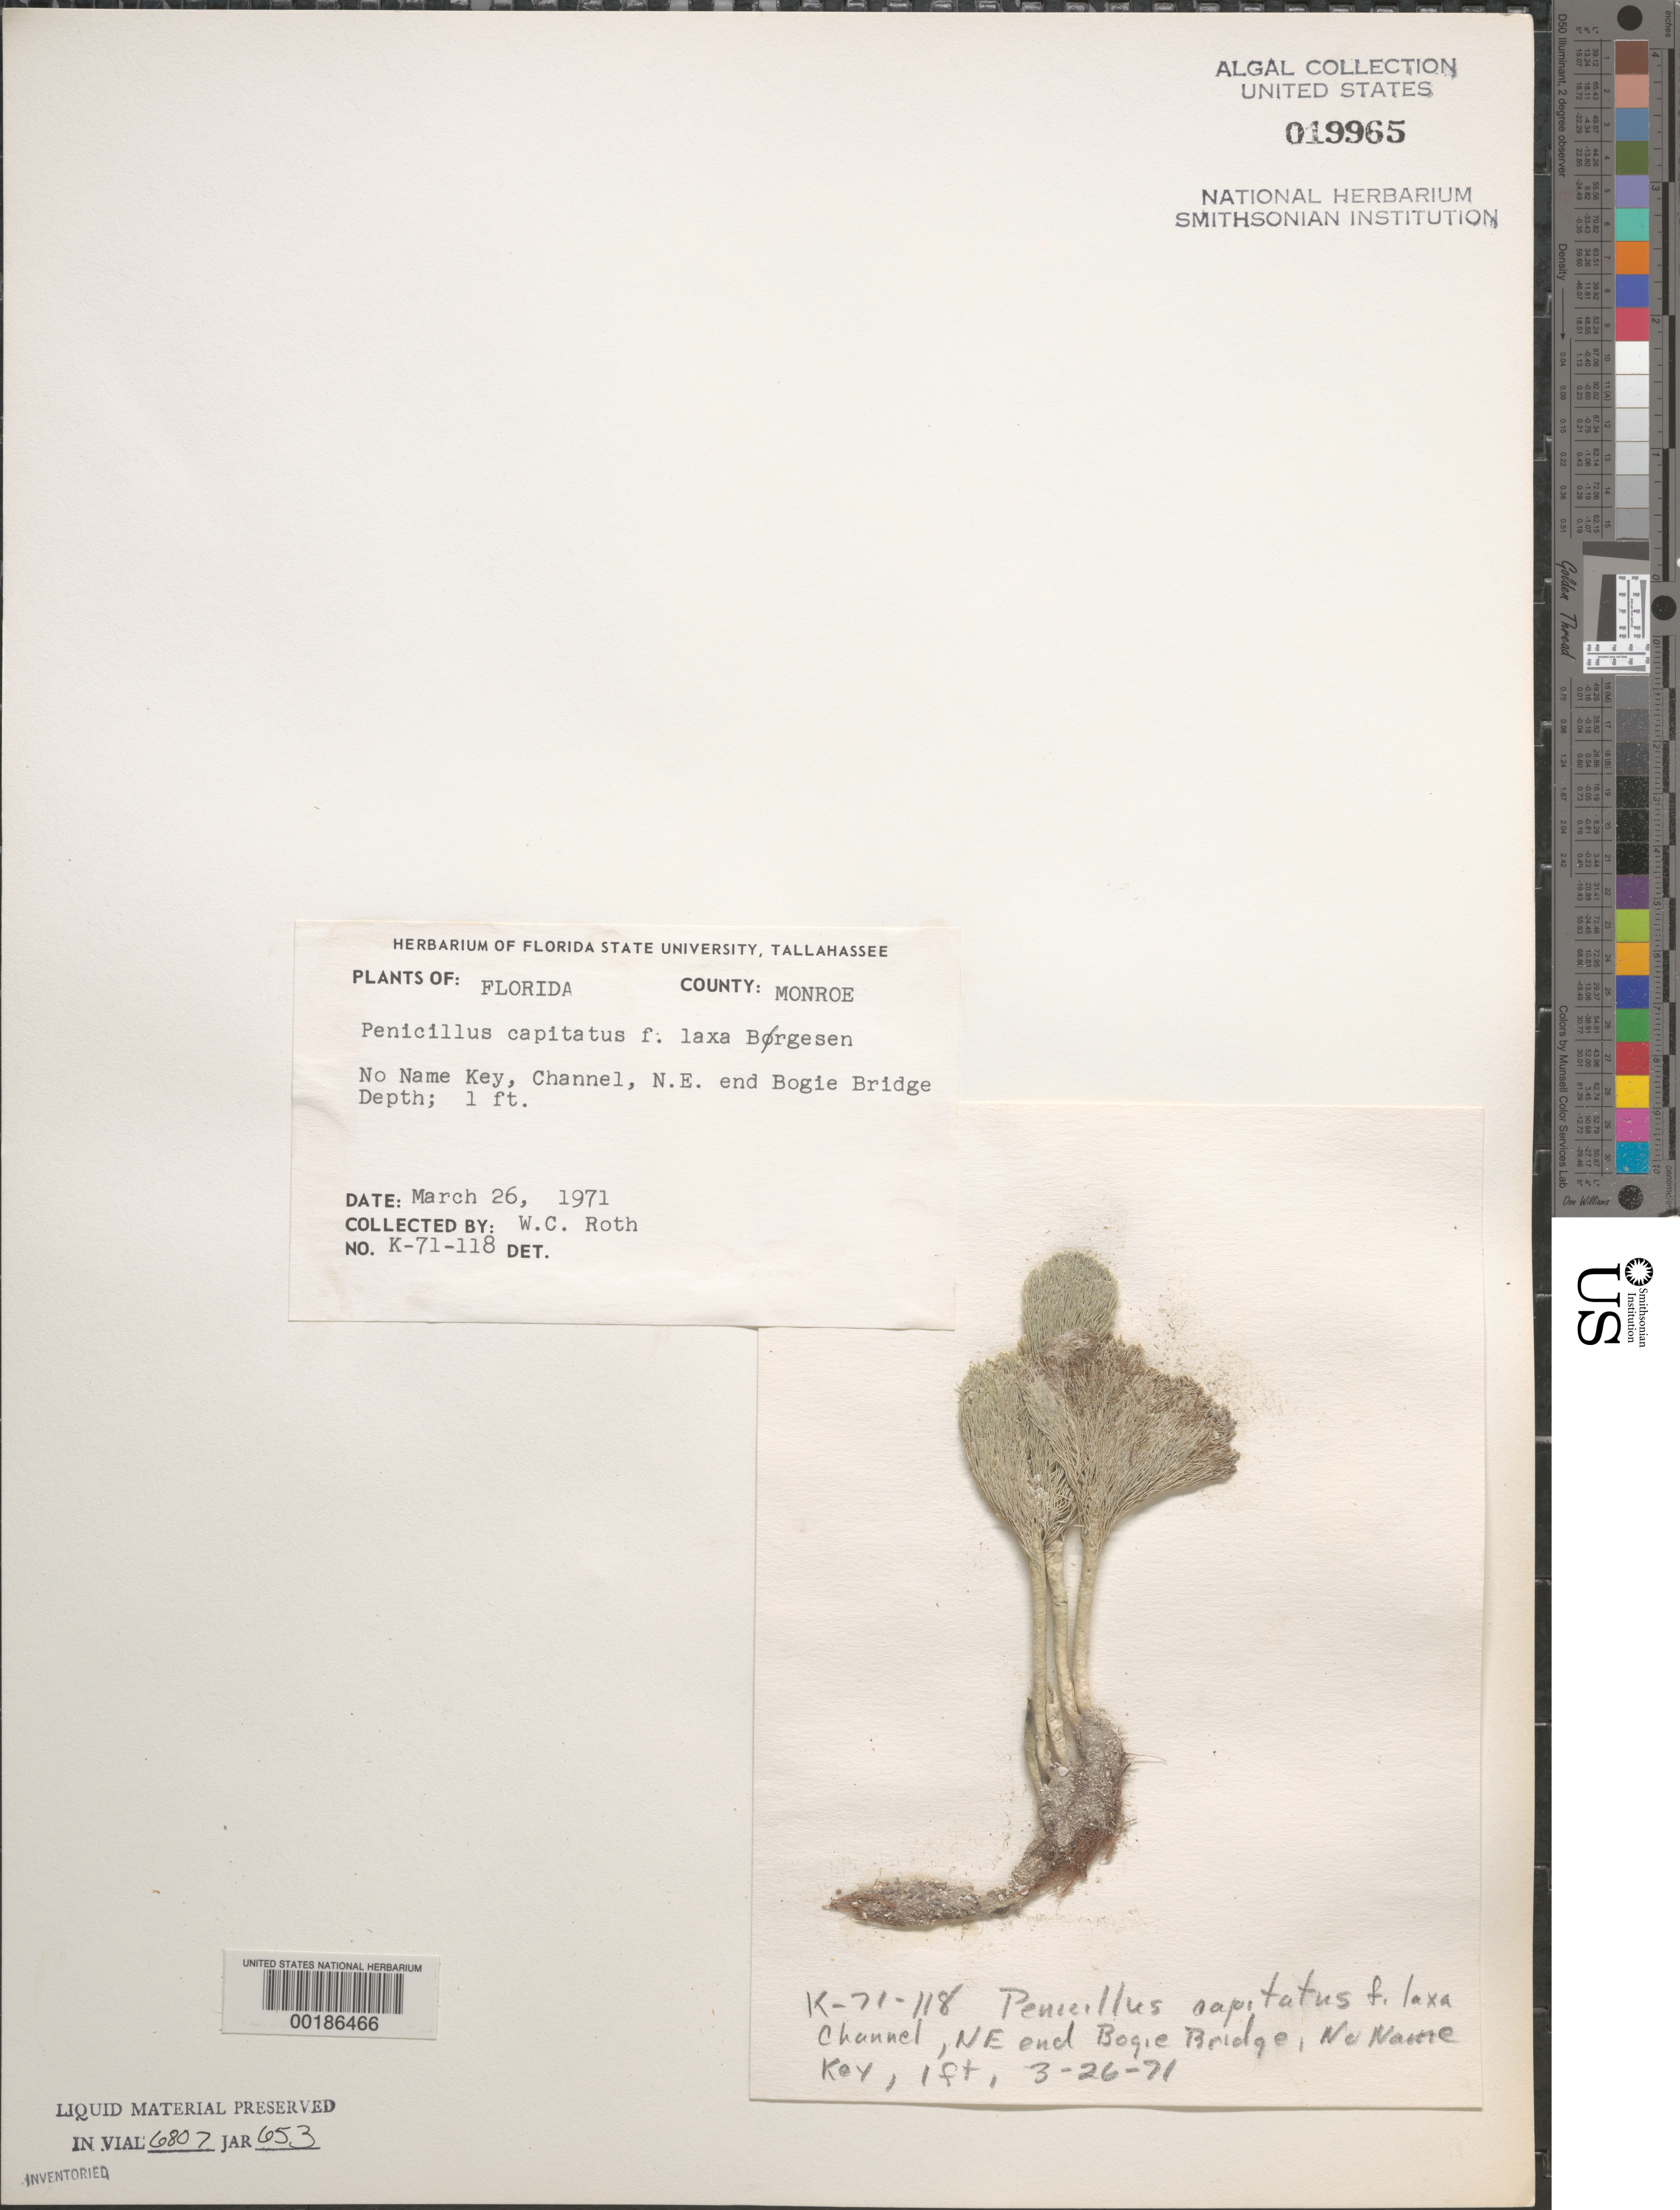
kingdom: Plantae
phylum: Chlorophyta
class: Ulvophyceae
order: Bryopsidales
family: Udoteaceae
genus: Penicillus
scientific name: Penicillus capitatus f. laxa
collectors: W. C. Roth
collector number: K-71-118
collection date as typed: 26 Mar 1971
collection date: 1971-03-26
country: United States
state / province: Florida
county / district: Monroe County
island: No Name Key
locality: Bogie Bridge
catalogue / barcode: US 19965